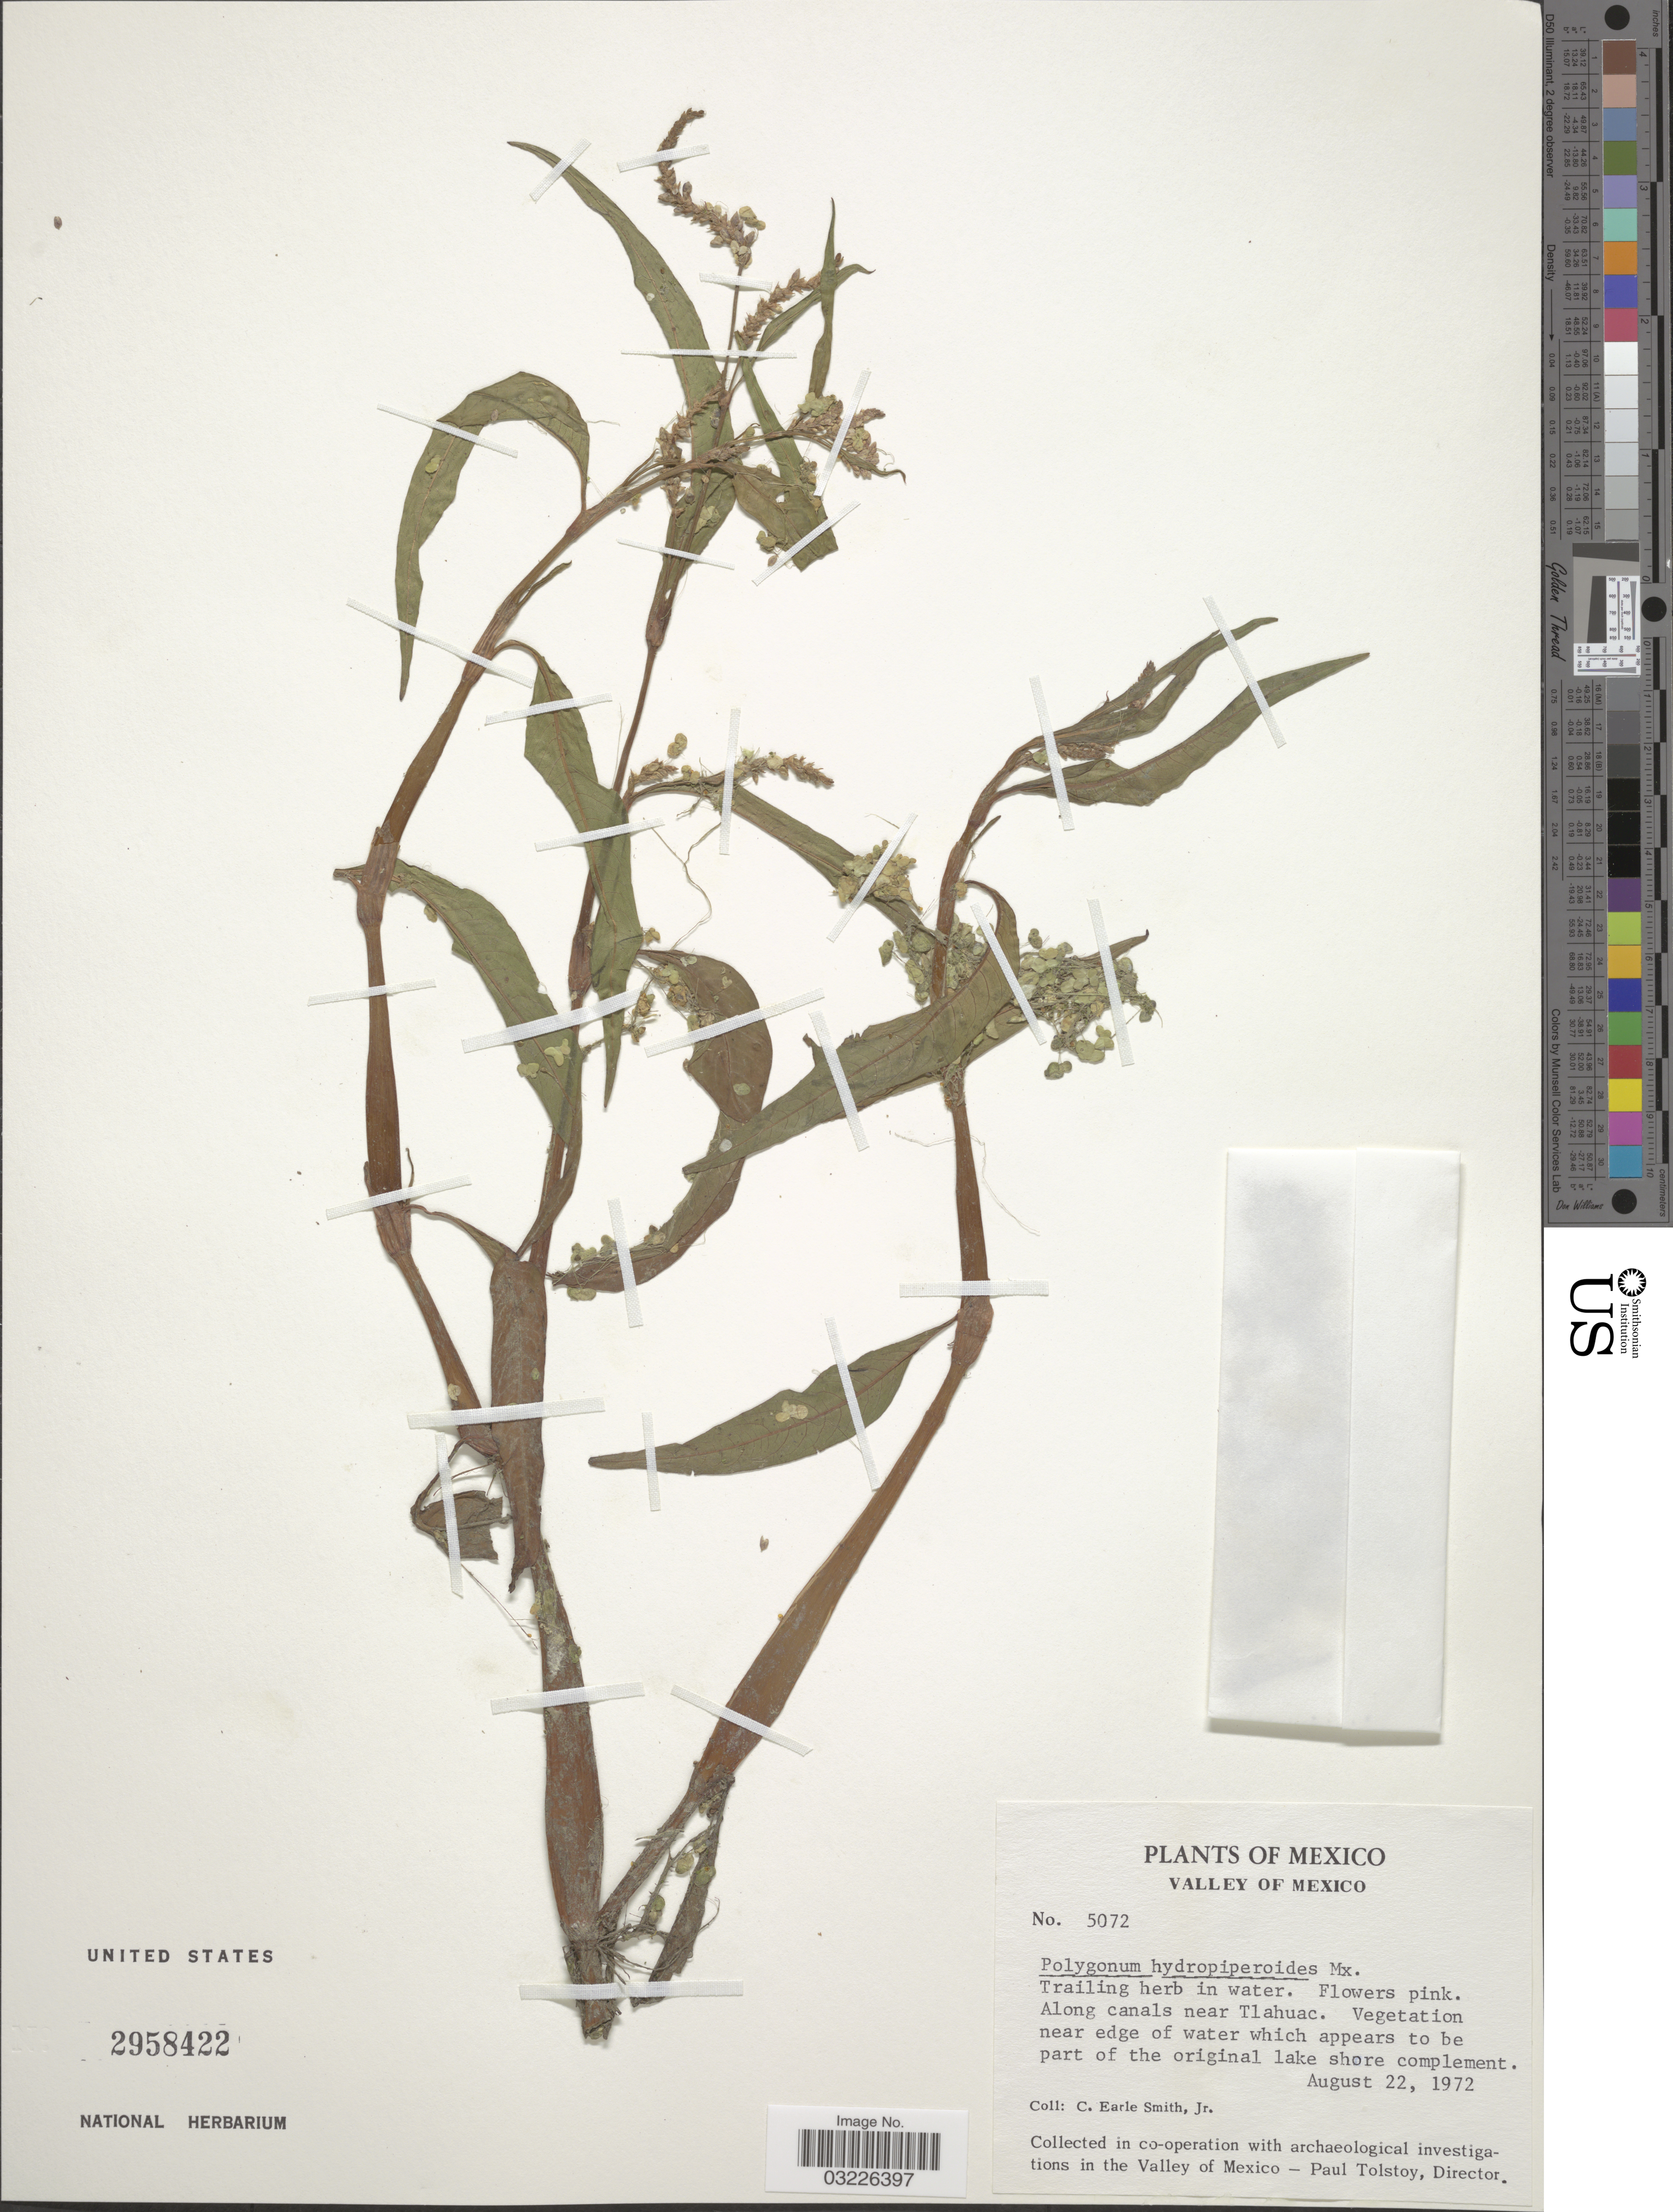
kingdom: Plantae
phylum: Tracheophyta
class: Magnoliopsida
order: Caryophyllales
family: Polygonaceae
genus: Polygonum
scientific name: Polygonum hydropiperoides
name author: Michx.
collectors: C. E. Smith Jr.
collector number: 5072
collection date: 1972-08-22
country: Mexico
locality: Valley of Mexico, Along canals near Tlahuac.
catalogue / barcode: US 2958422